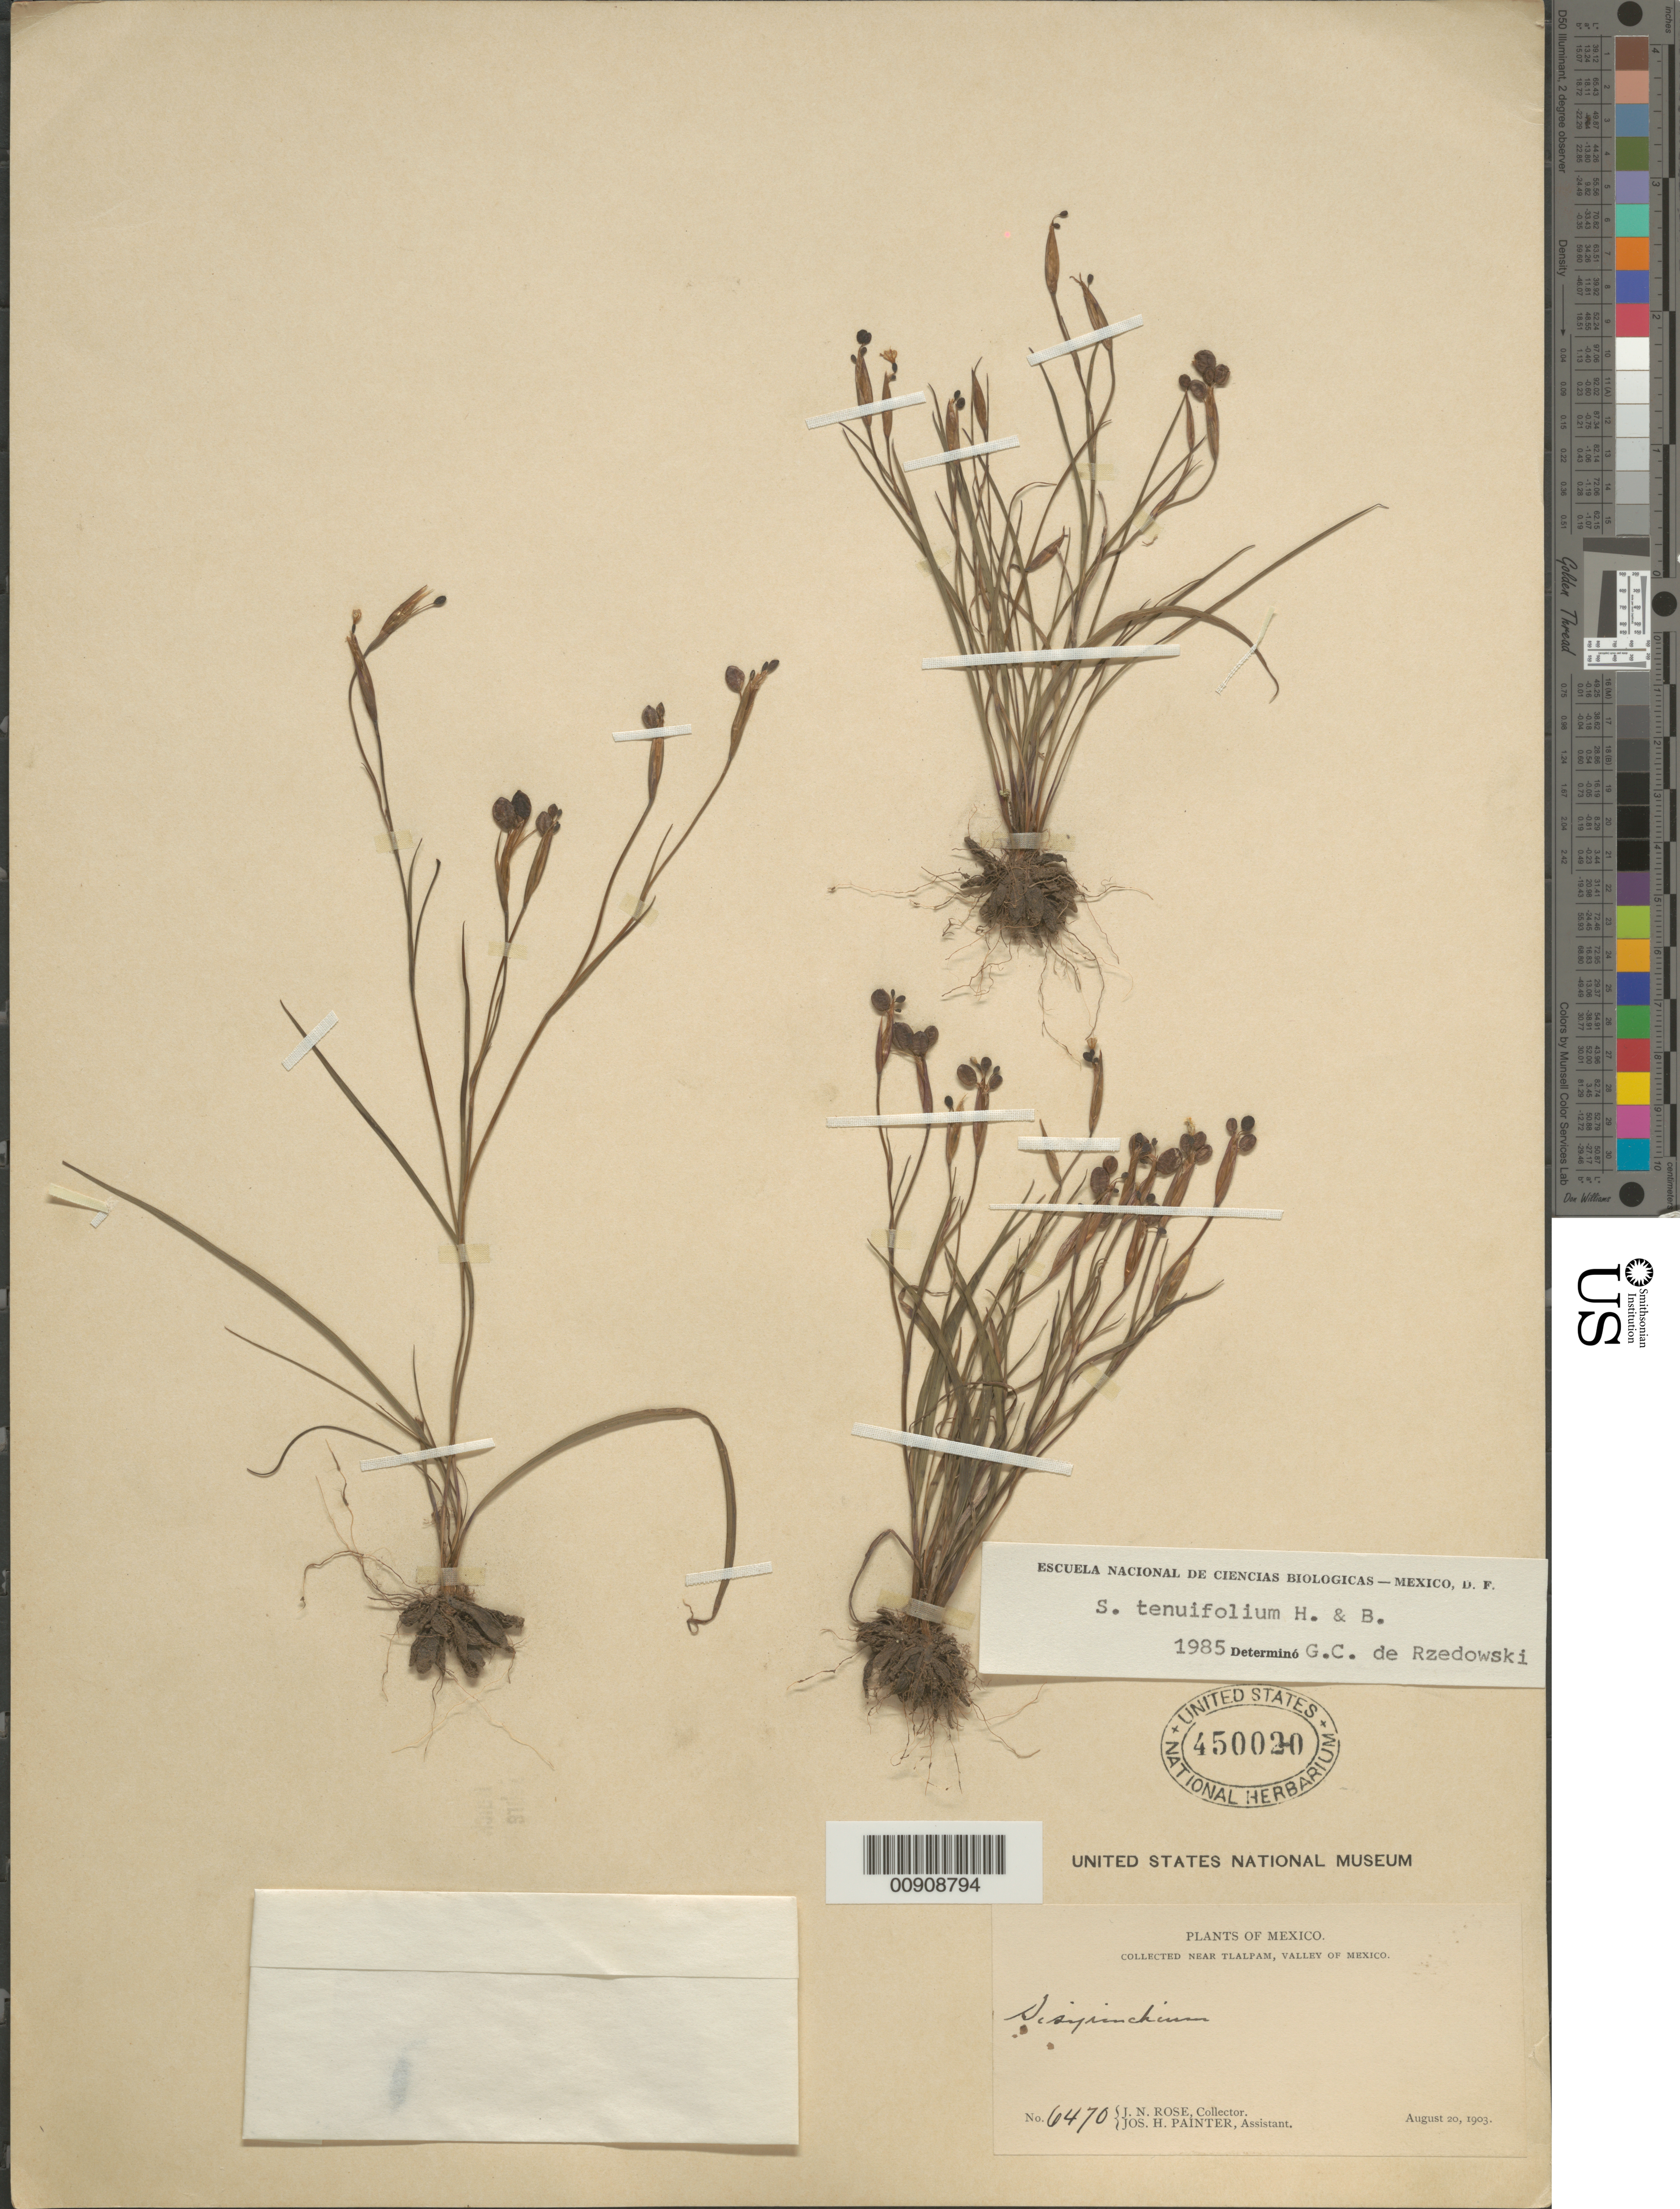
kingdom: Plantae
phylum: Tracheophyta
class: Liliopsida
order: Asparagales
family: Iridaceae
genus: Sisyrinchium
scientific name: Sisyrinchium tenuifolium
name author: Humb. & Bonpl. ex Willd.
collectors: J. N. Rose & J. H. Painter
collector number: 6470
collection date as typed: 20 Aug 1903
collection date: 1903-08-20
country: Mexico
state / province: Distrito Federal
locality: Near Tlalpam, Valley of Mexico.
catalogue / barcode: US 450020